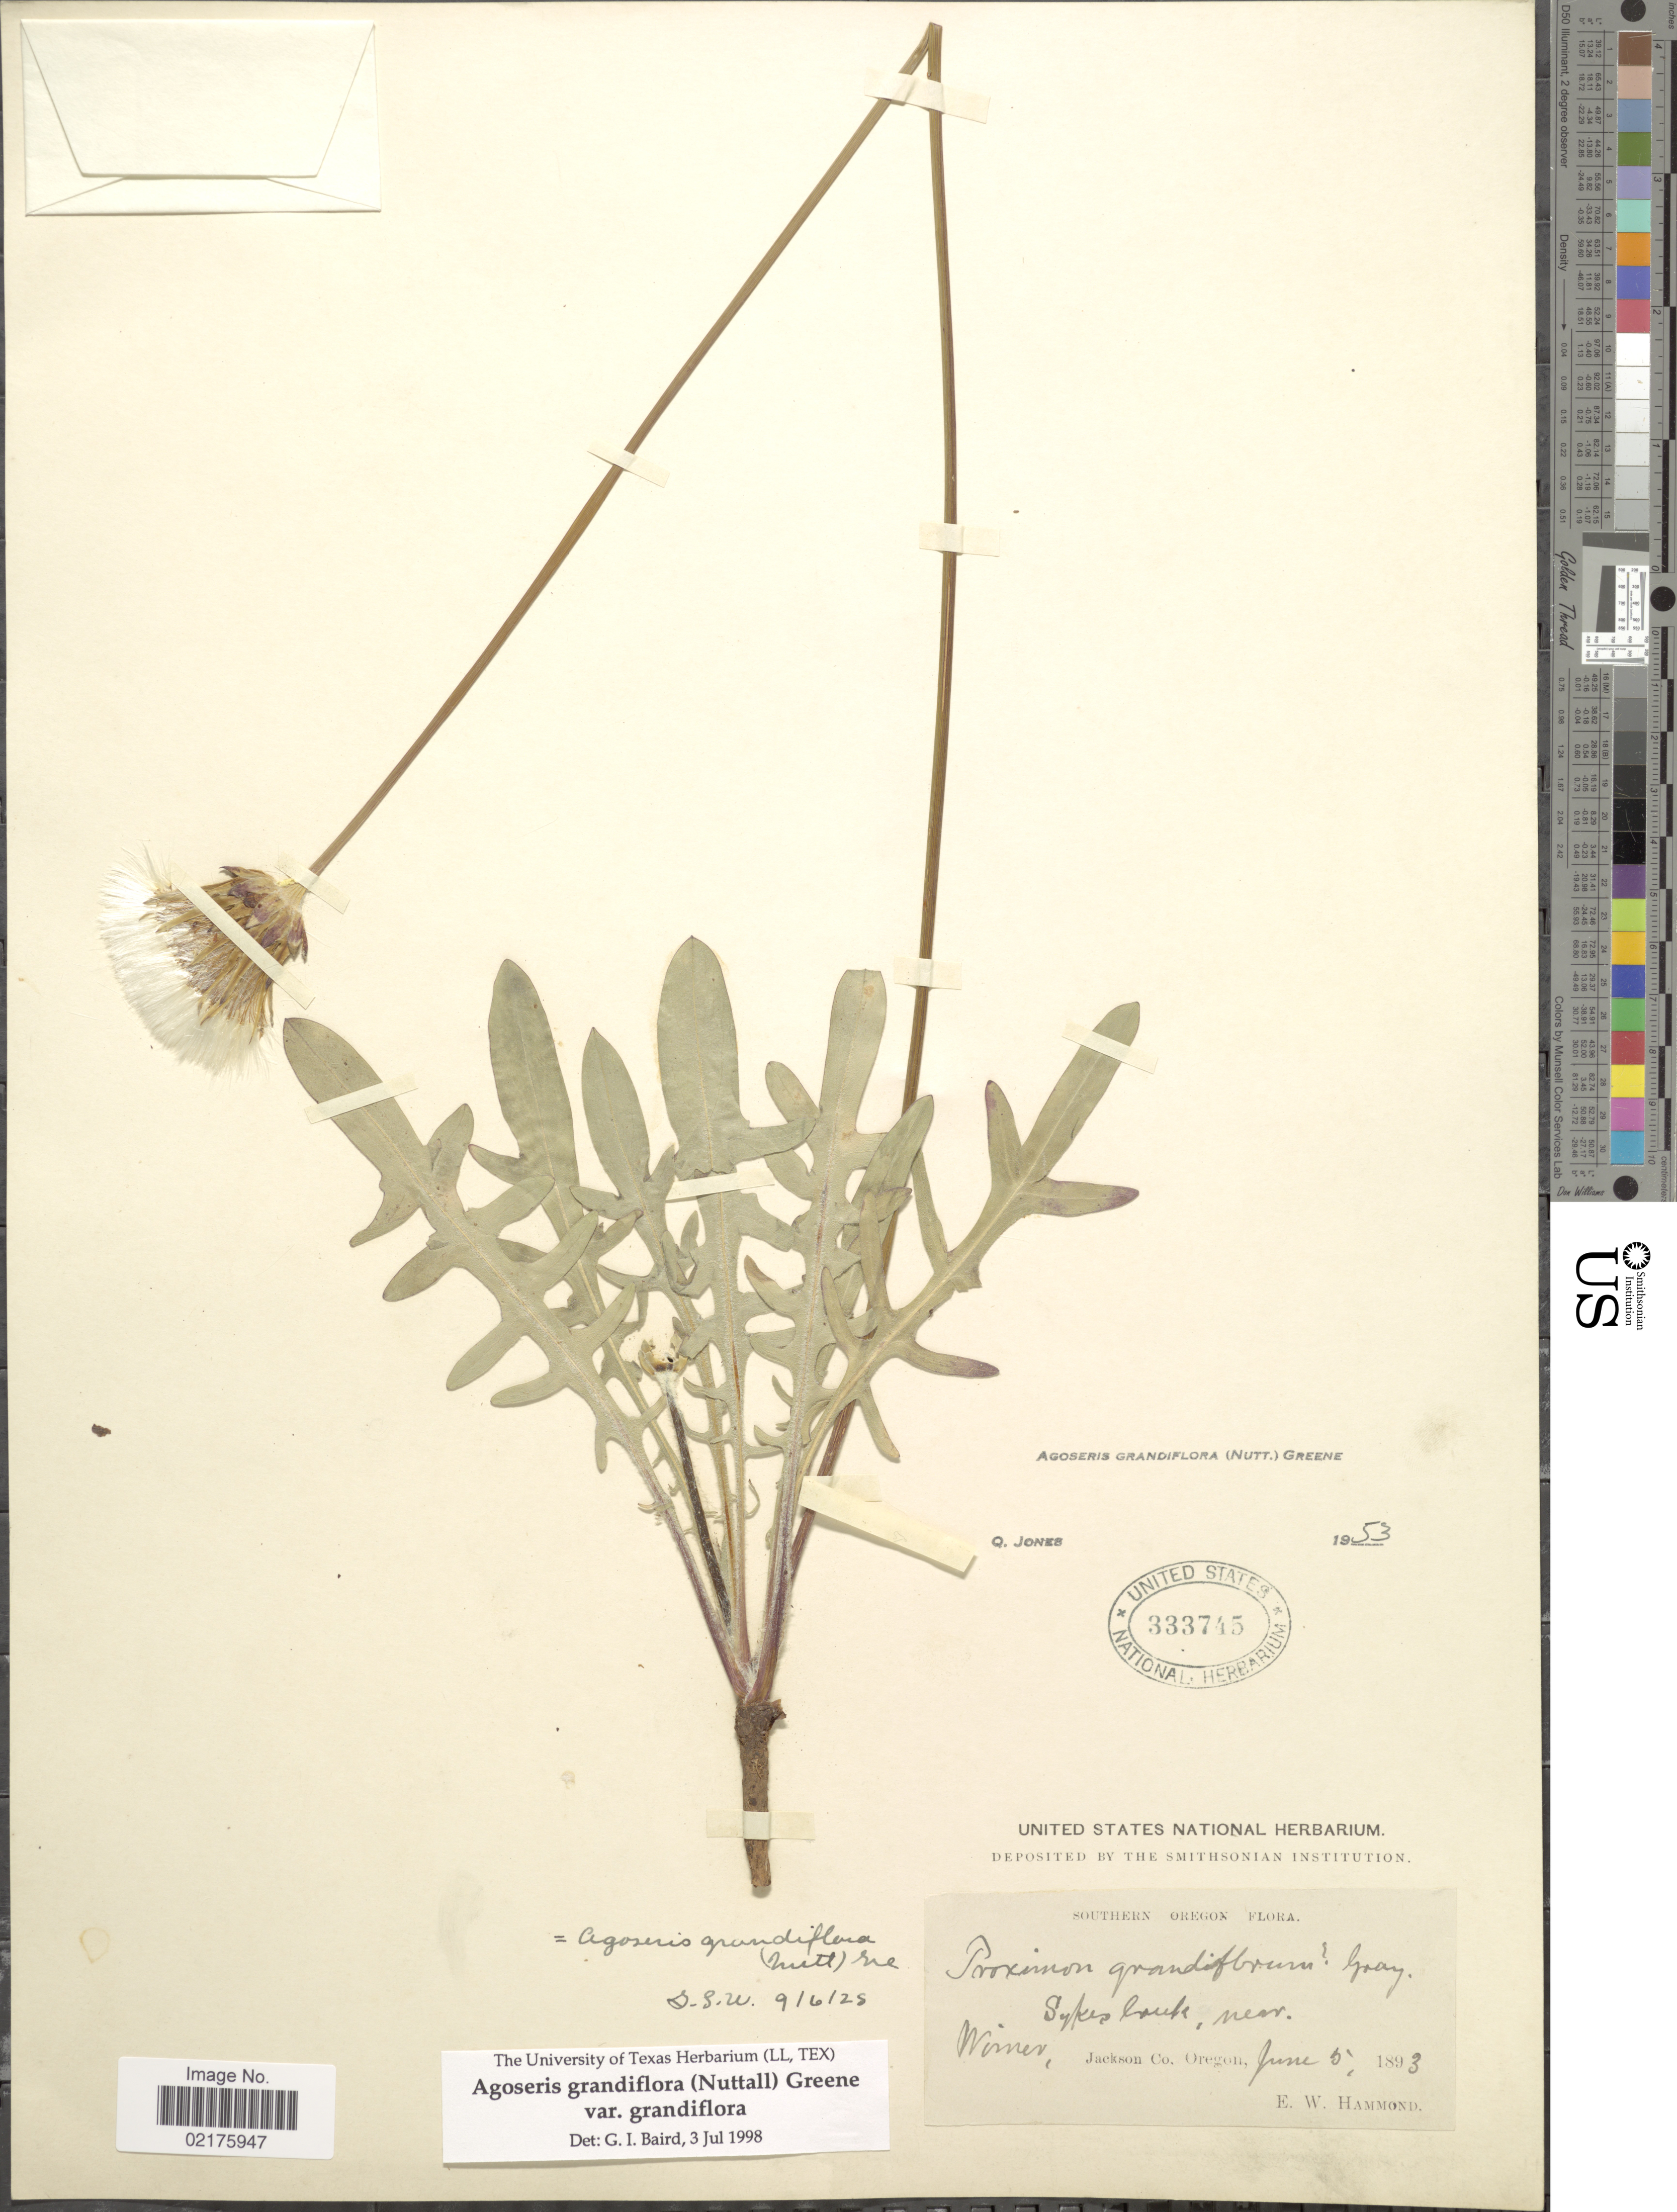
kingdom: Plantae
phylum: Tracheophyta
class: Magnoliopsida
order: Asterales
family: Asteraceae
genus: Agoseris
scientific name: Agoseris grandiflora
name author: (Nutt.) Greene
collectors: E. Hammond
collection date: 1893-06-05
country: United States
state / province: Oregon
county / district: Jackson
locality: Southern Oregon, Sykes Creek, near Wimer, Jackson Co.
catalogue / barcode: US 333745